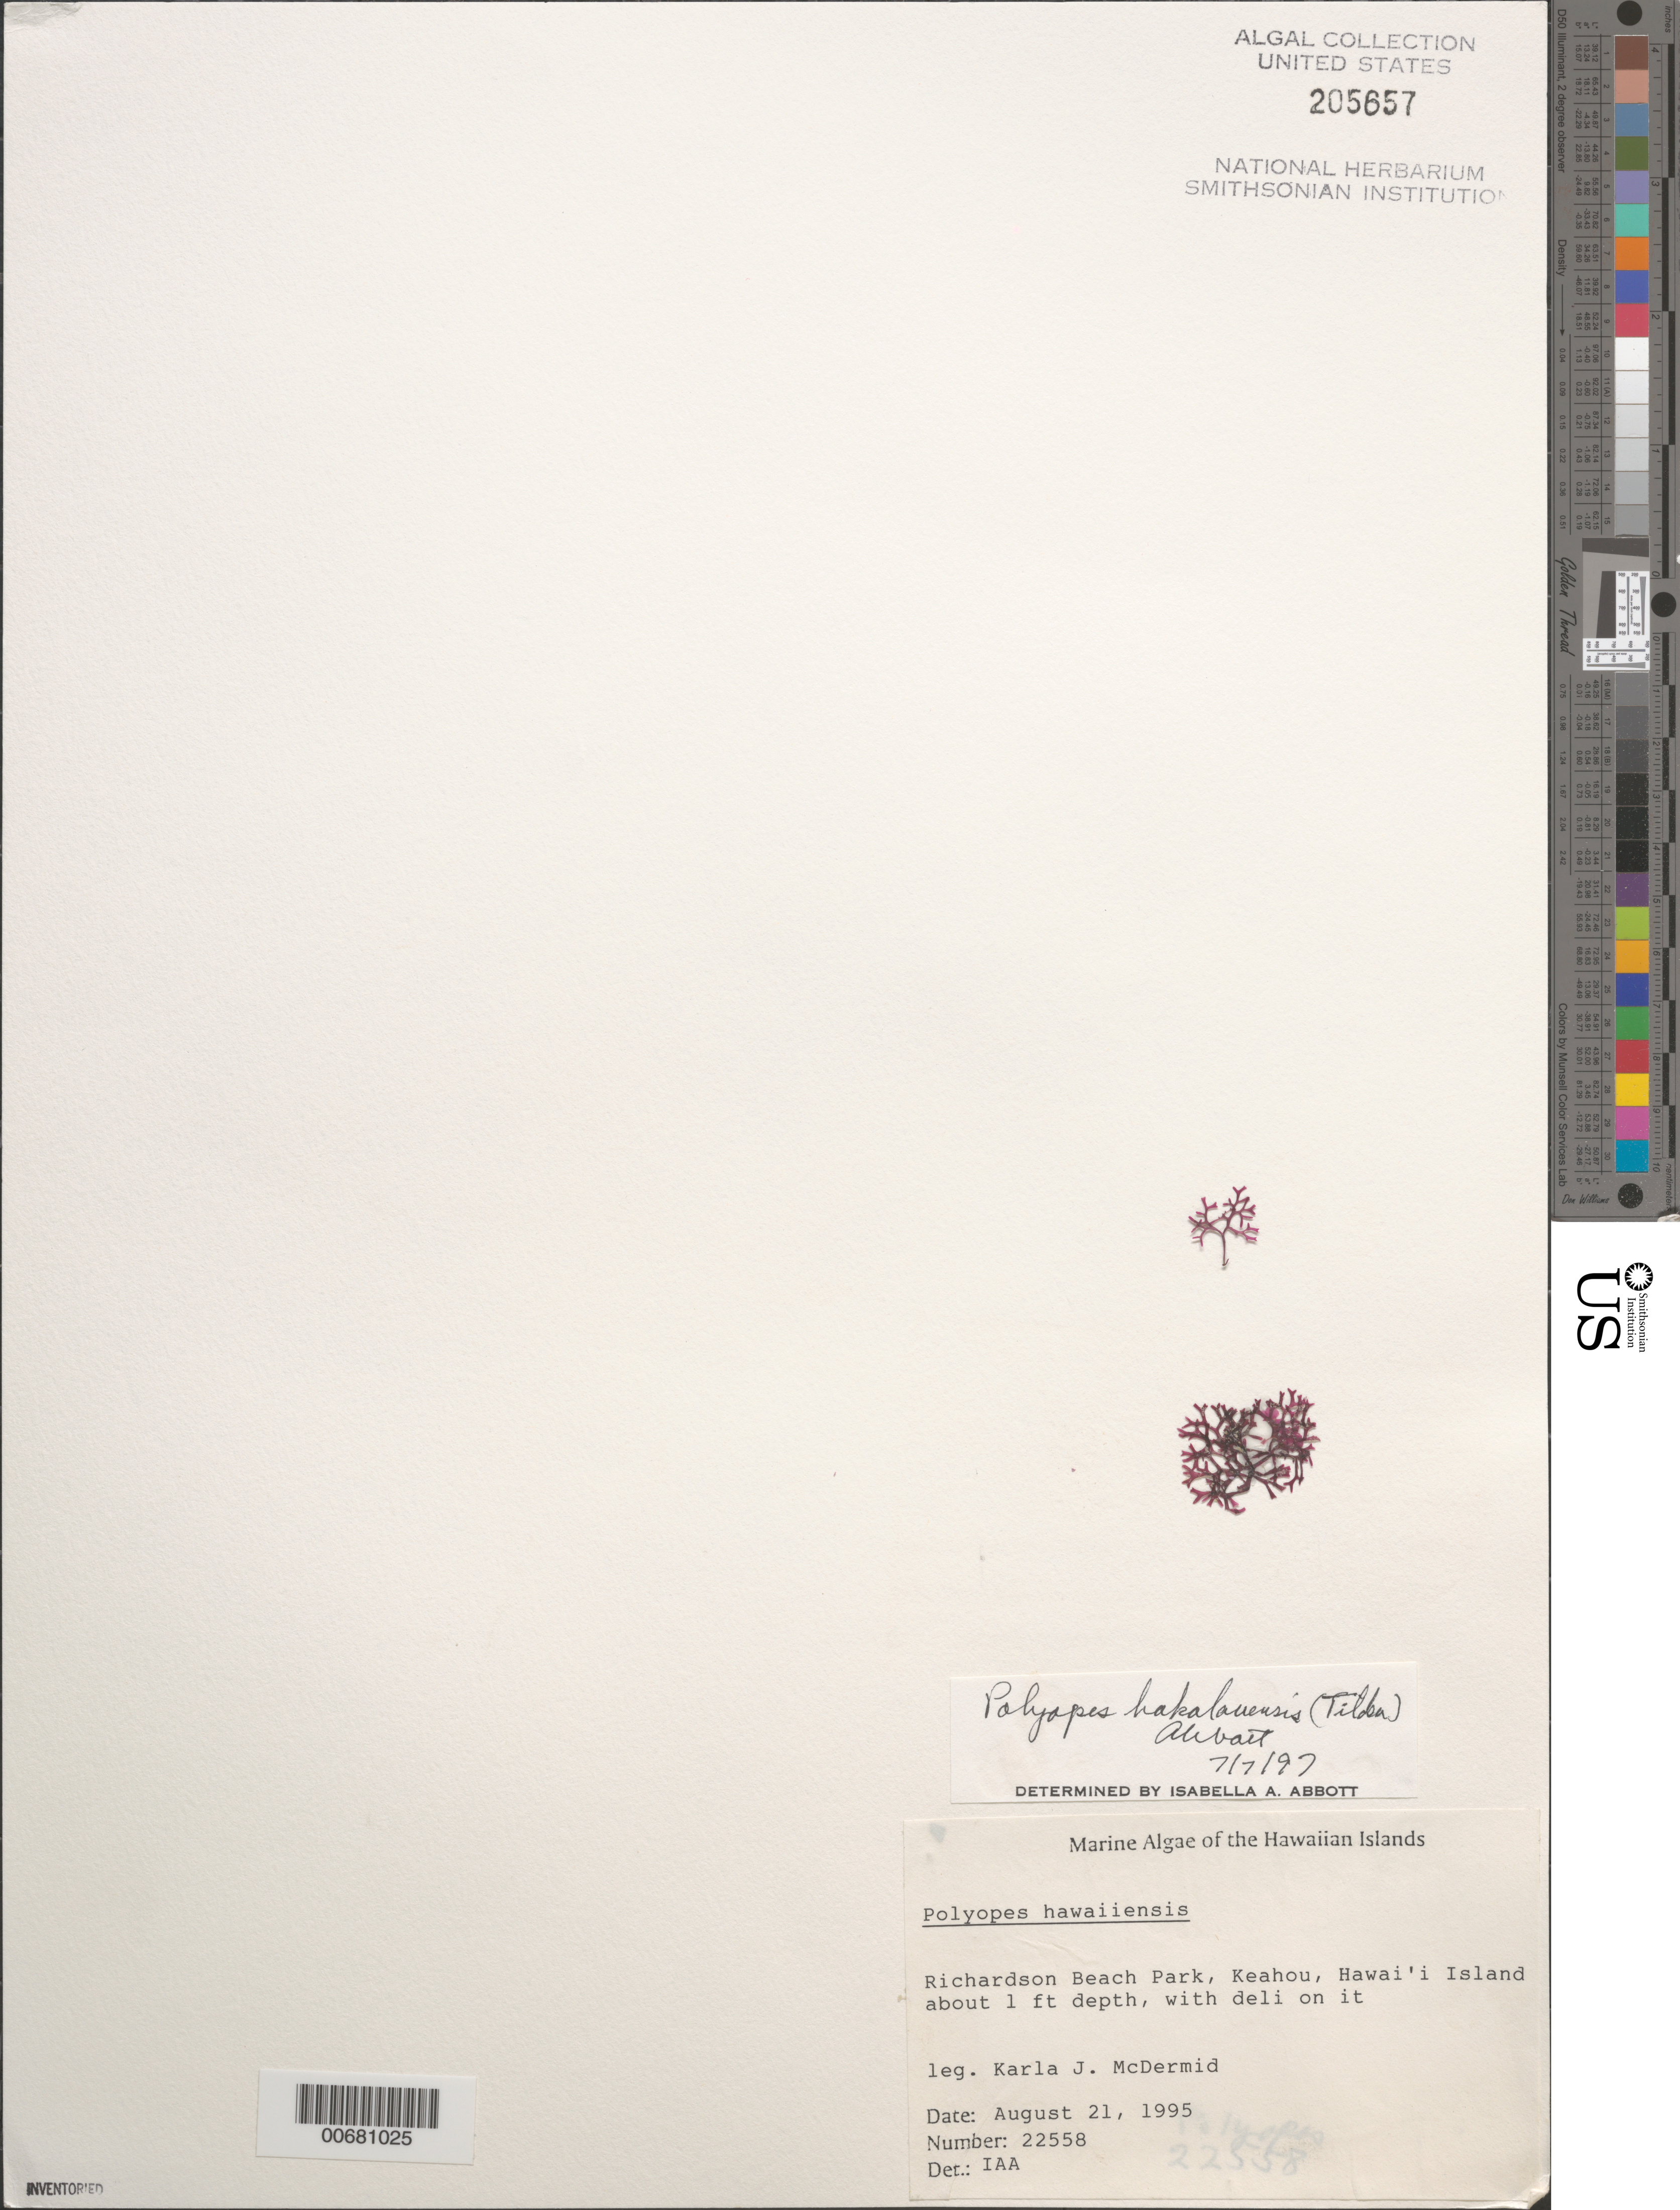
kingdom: Plantae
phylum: Rhodophyta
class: Florideophyceae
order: Halymeniales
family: Halymeniaceae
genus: Polyopes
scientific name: Polyopes hakalauensis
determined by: Abbott, Isabella A.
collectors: K. McDermid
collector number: IAA 22558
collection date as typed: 21 Aug 1995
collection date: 1995-08-21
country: United States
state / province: Hawaii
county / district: Hawaii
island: Hawaii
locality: Richardson Beach Park, Keahou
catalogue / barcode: US 205657